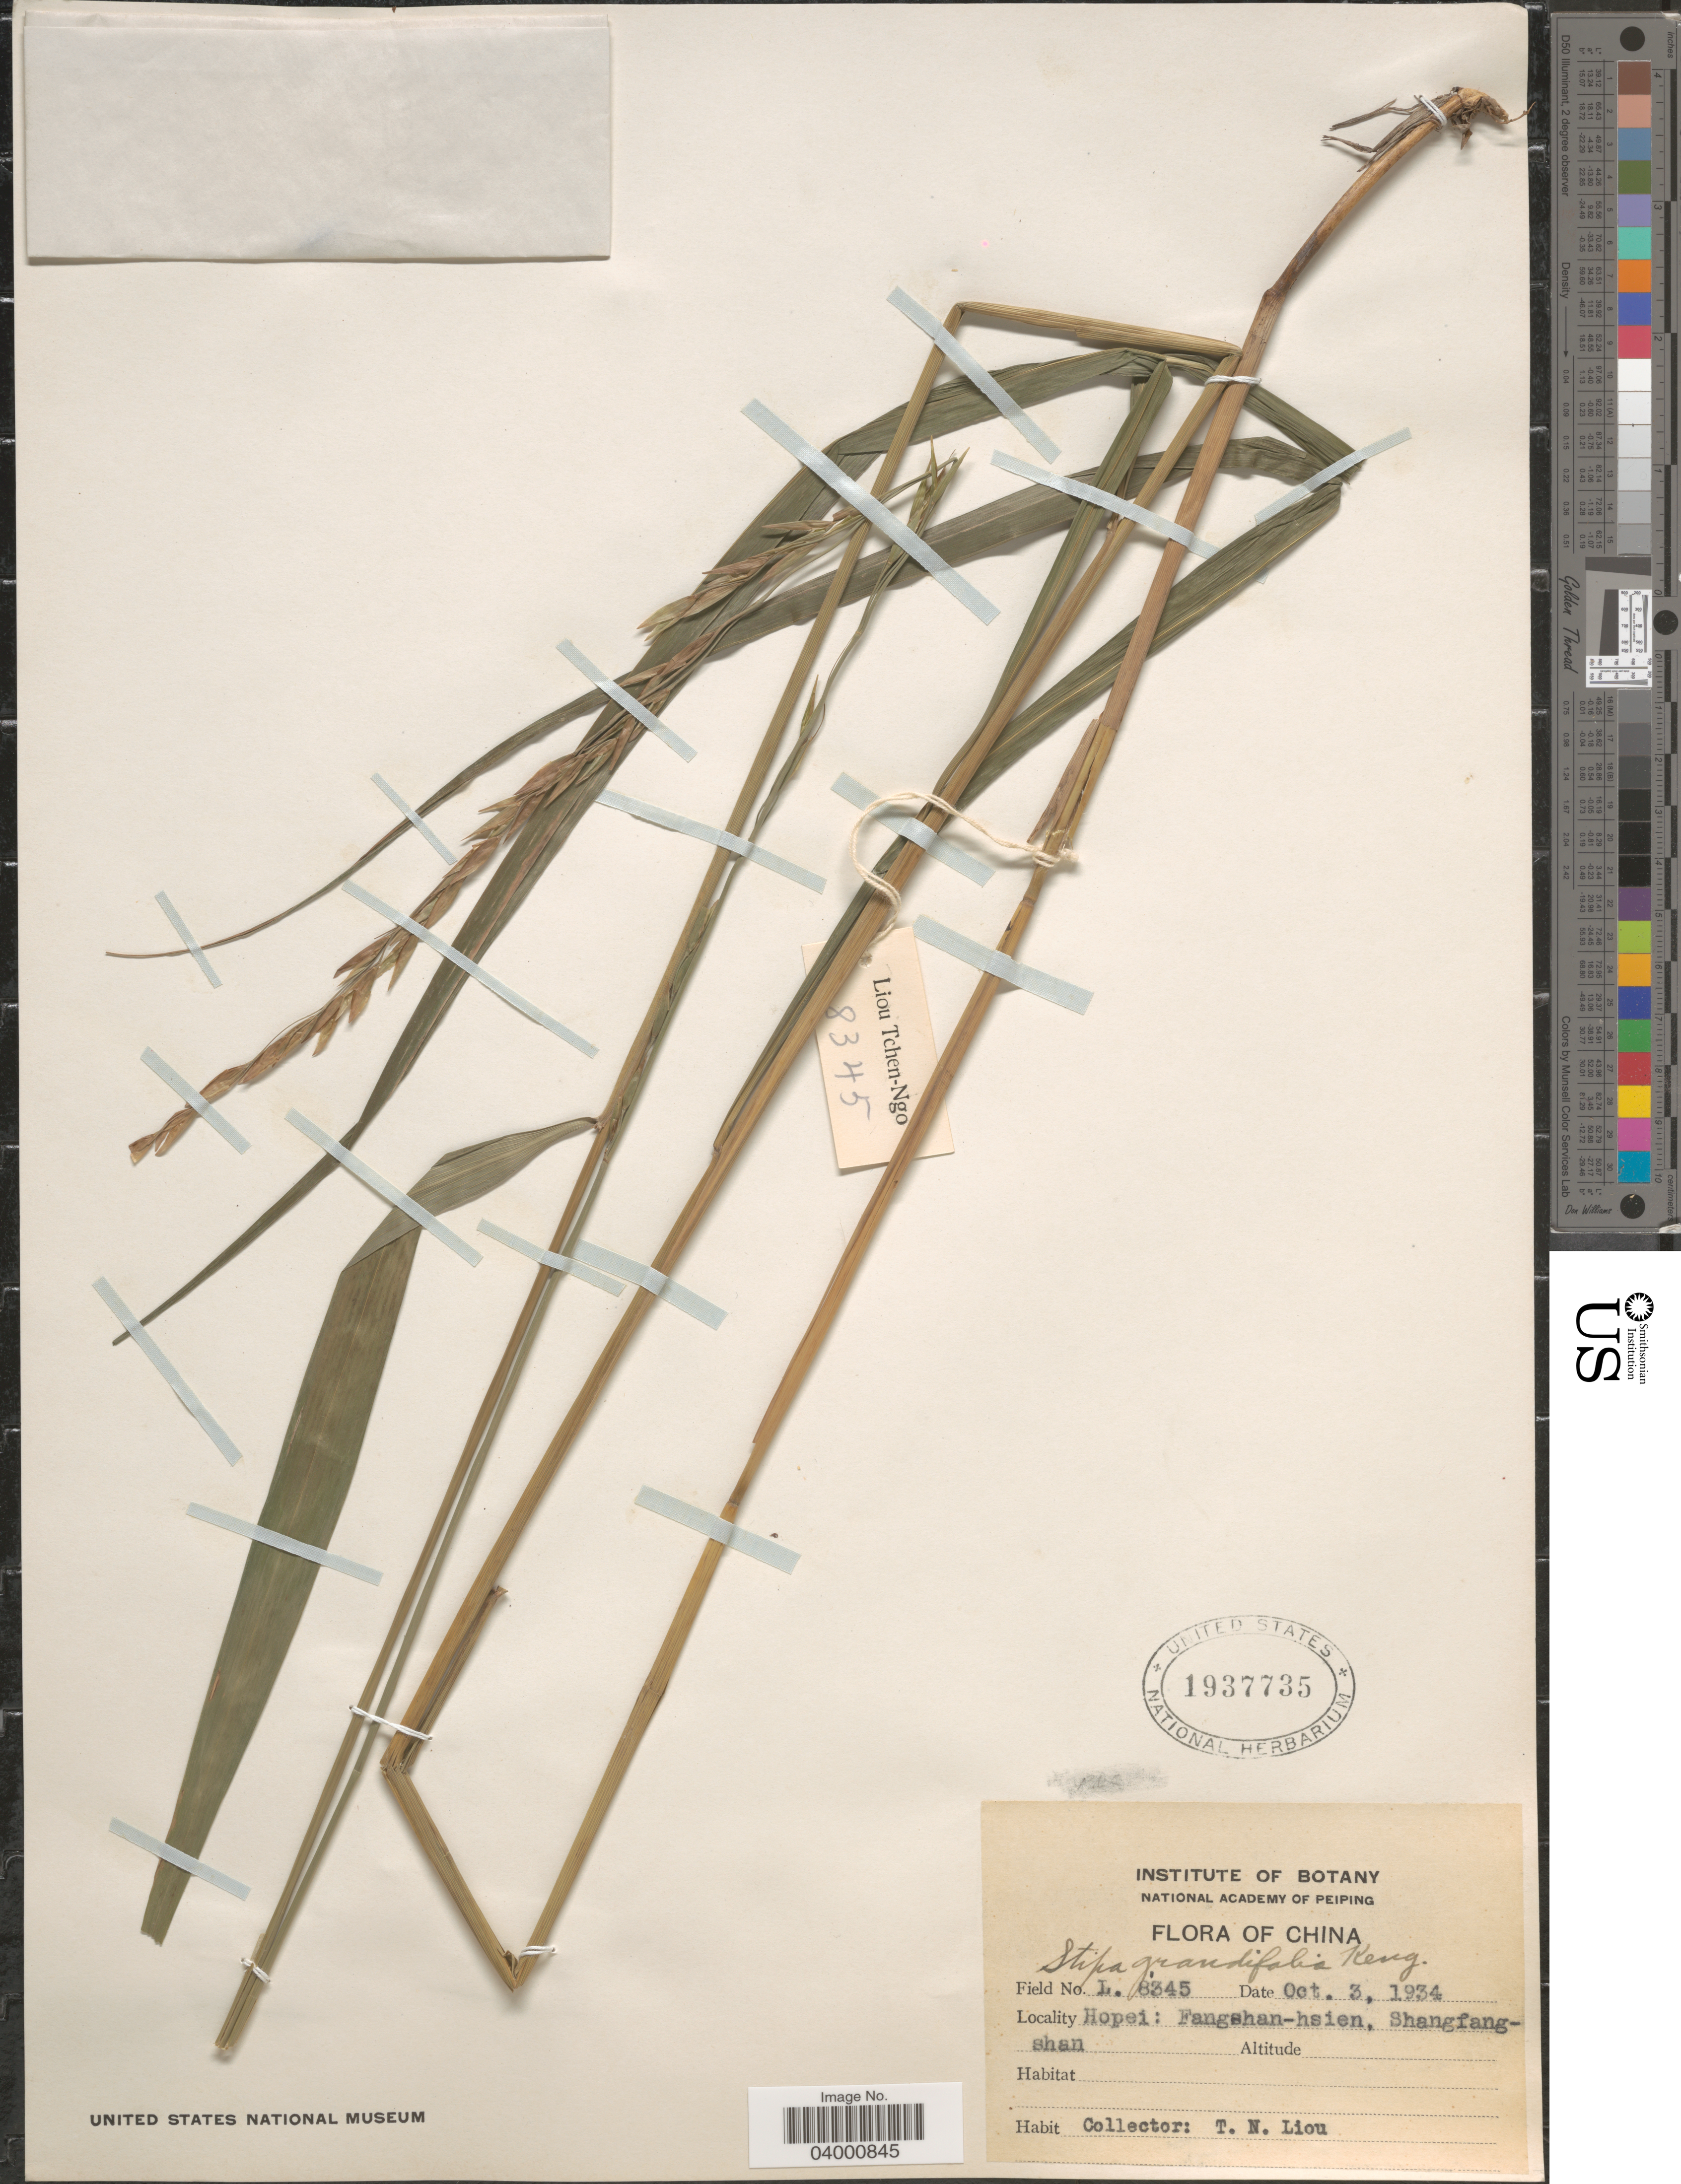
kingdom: Plantae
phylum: Tracheophyta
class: Liliopsida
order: Poales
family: Poaceae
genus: Patis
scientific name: Patis coreana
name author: (Honda) Ohwi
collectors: T. N. Liou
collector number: L8345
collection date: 1934-10-03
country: China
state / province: Hebei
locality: Hopei: Fangshan-hsien, Shangfangshan.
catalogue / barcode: US 1937735